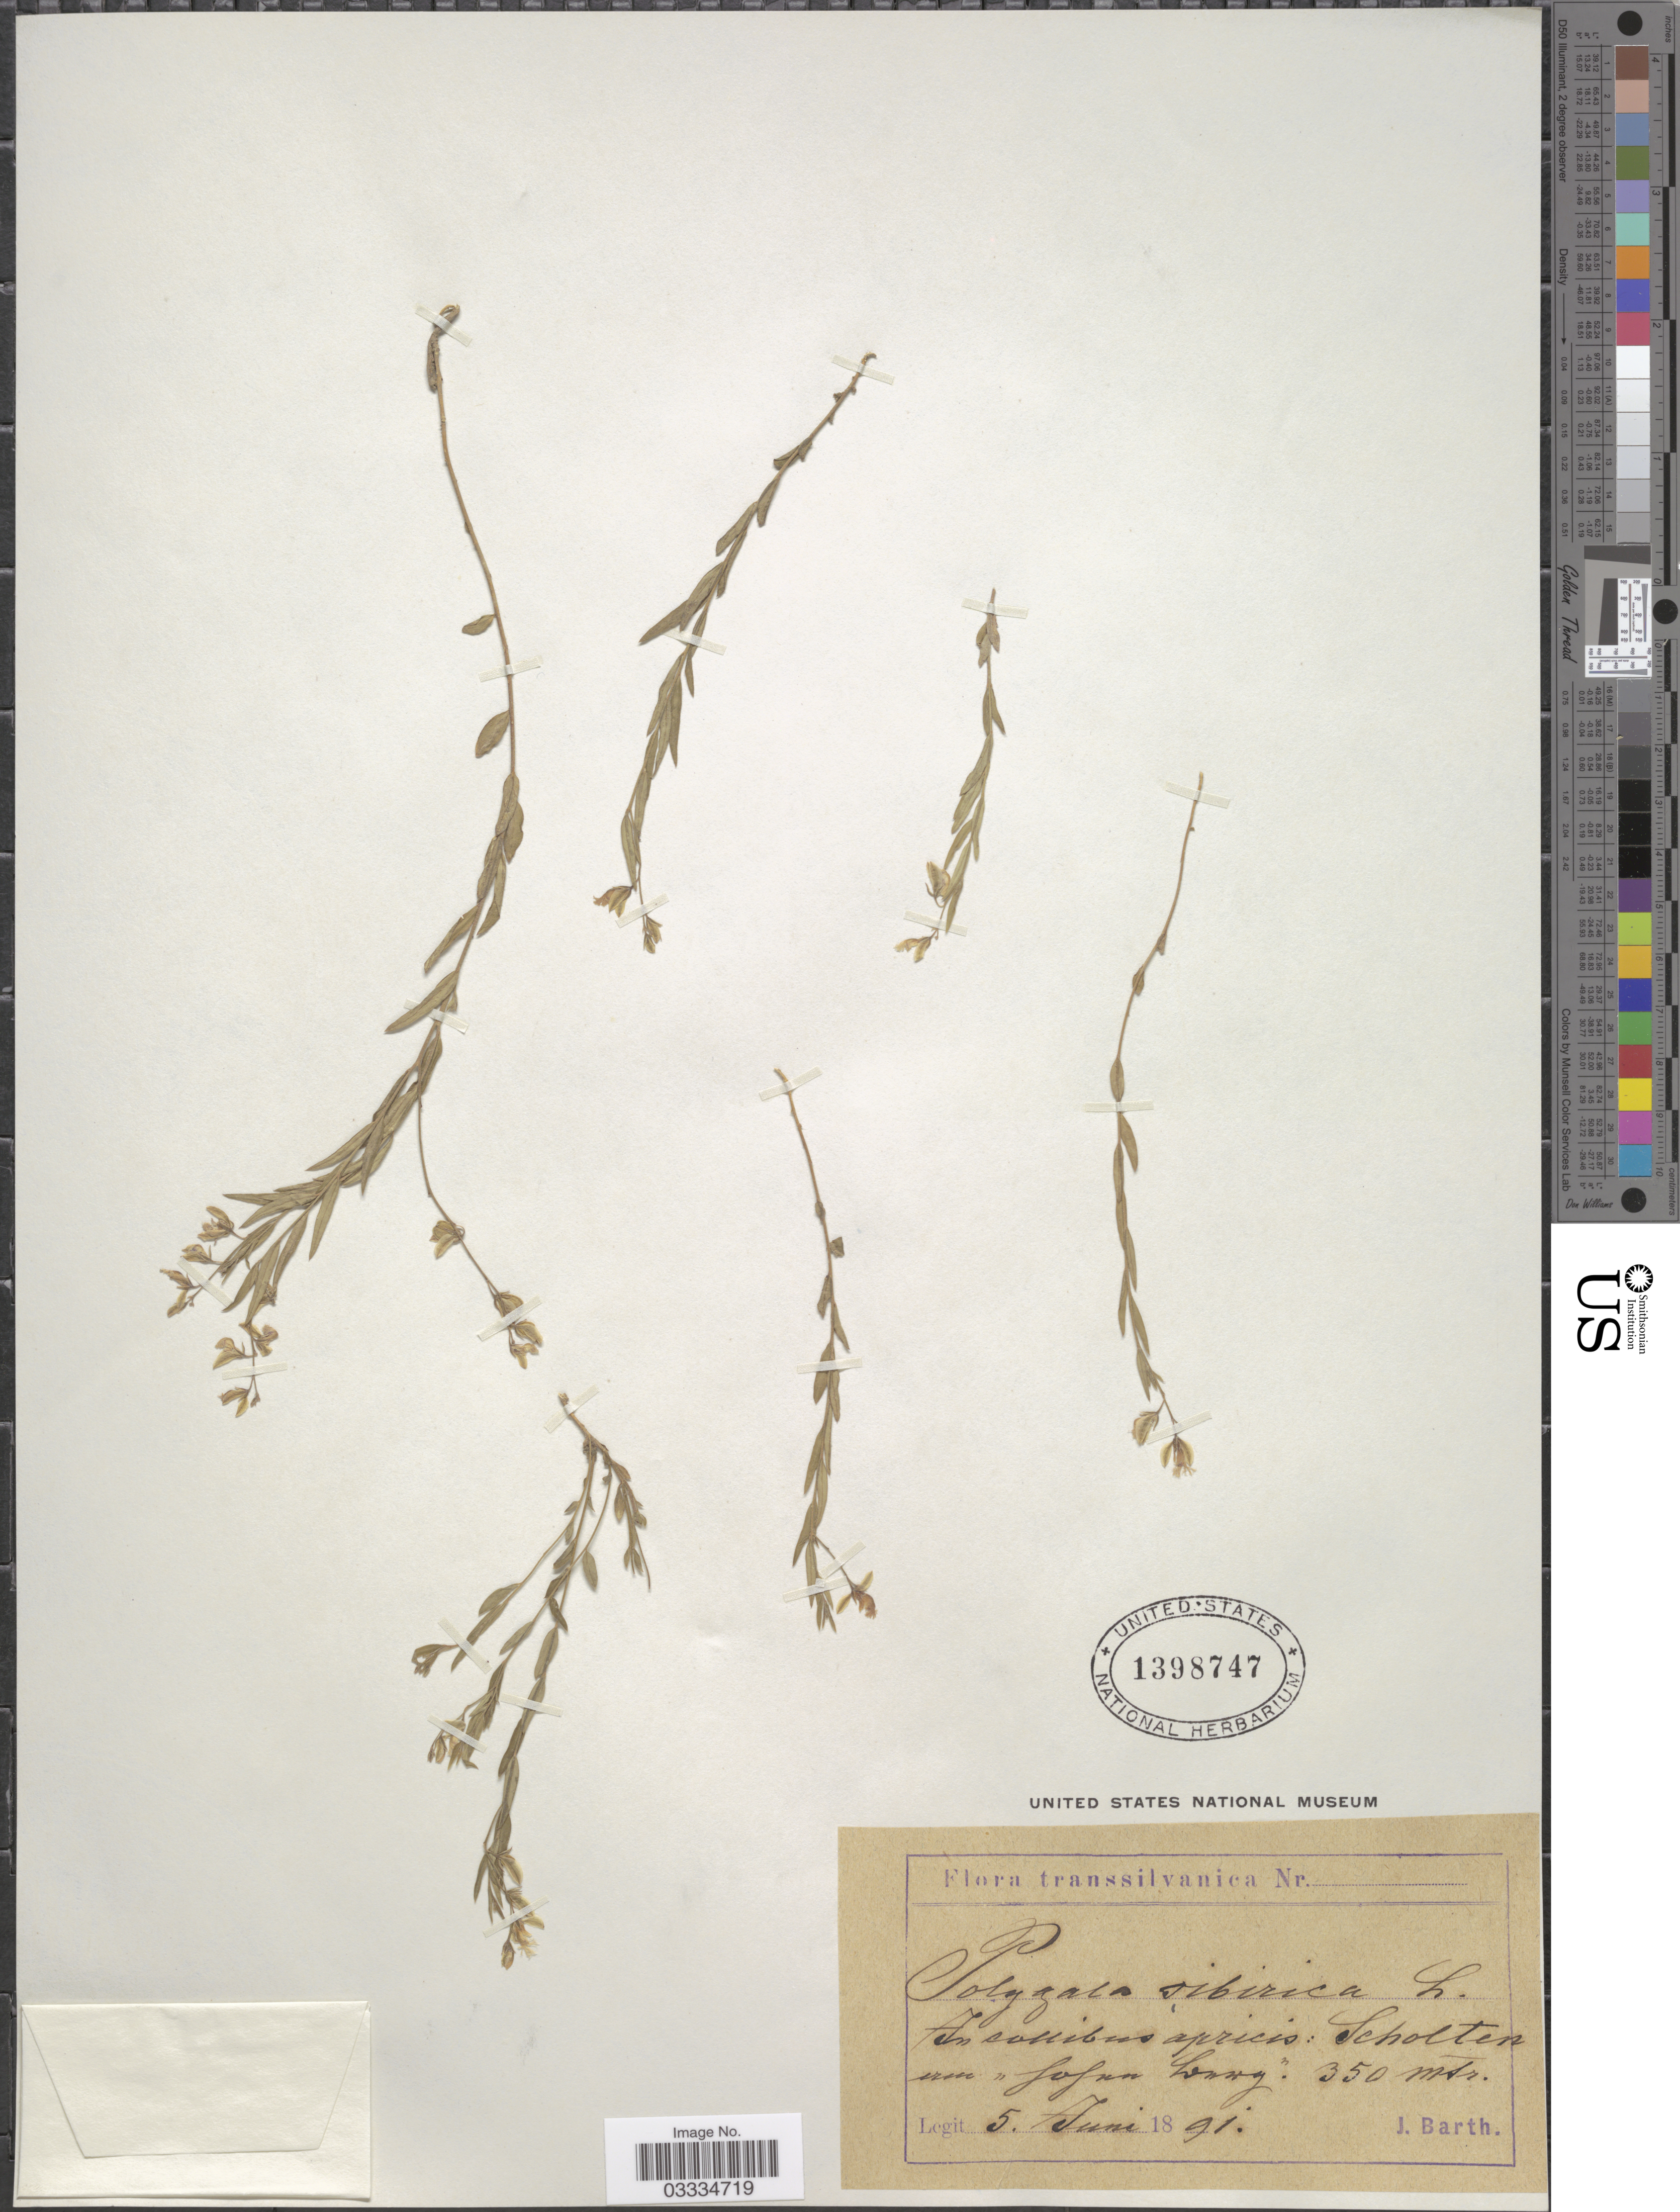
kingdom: Plantae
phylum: Tracheophyta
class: Magnoliopsida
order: Fabales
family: Polygalaceae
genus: Polygala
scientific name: Polygala sibirica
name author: L.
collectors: J. Barth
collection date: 1891-06-05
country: Romania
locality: Transsilvanica. In collibus apricis: Scholten um "fofun [illegible text]".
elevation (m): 350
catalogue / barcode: US 1398747